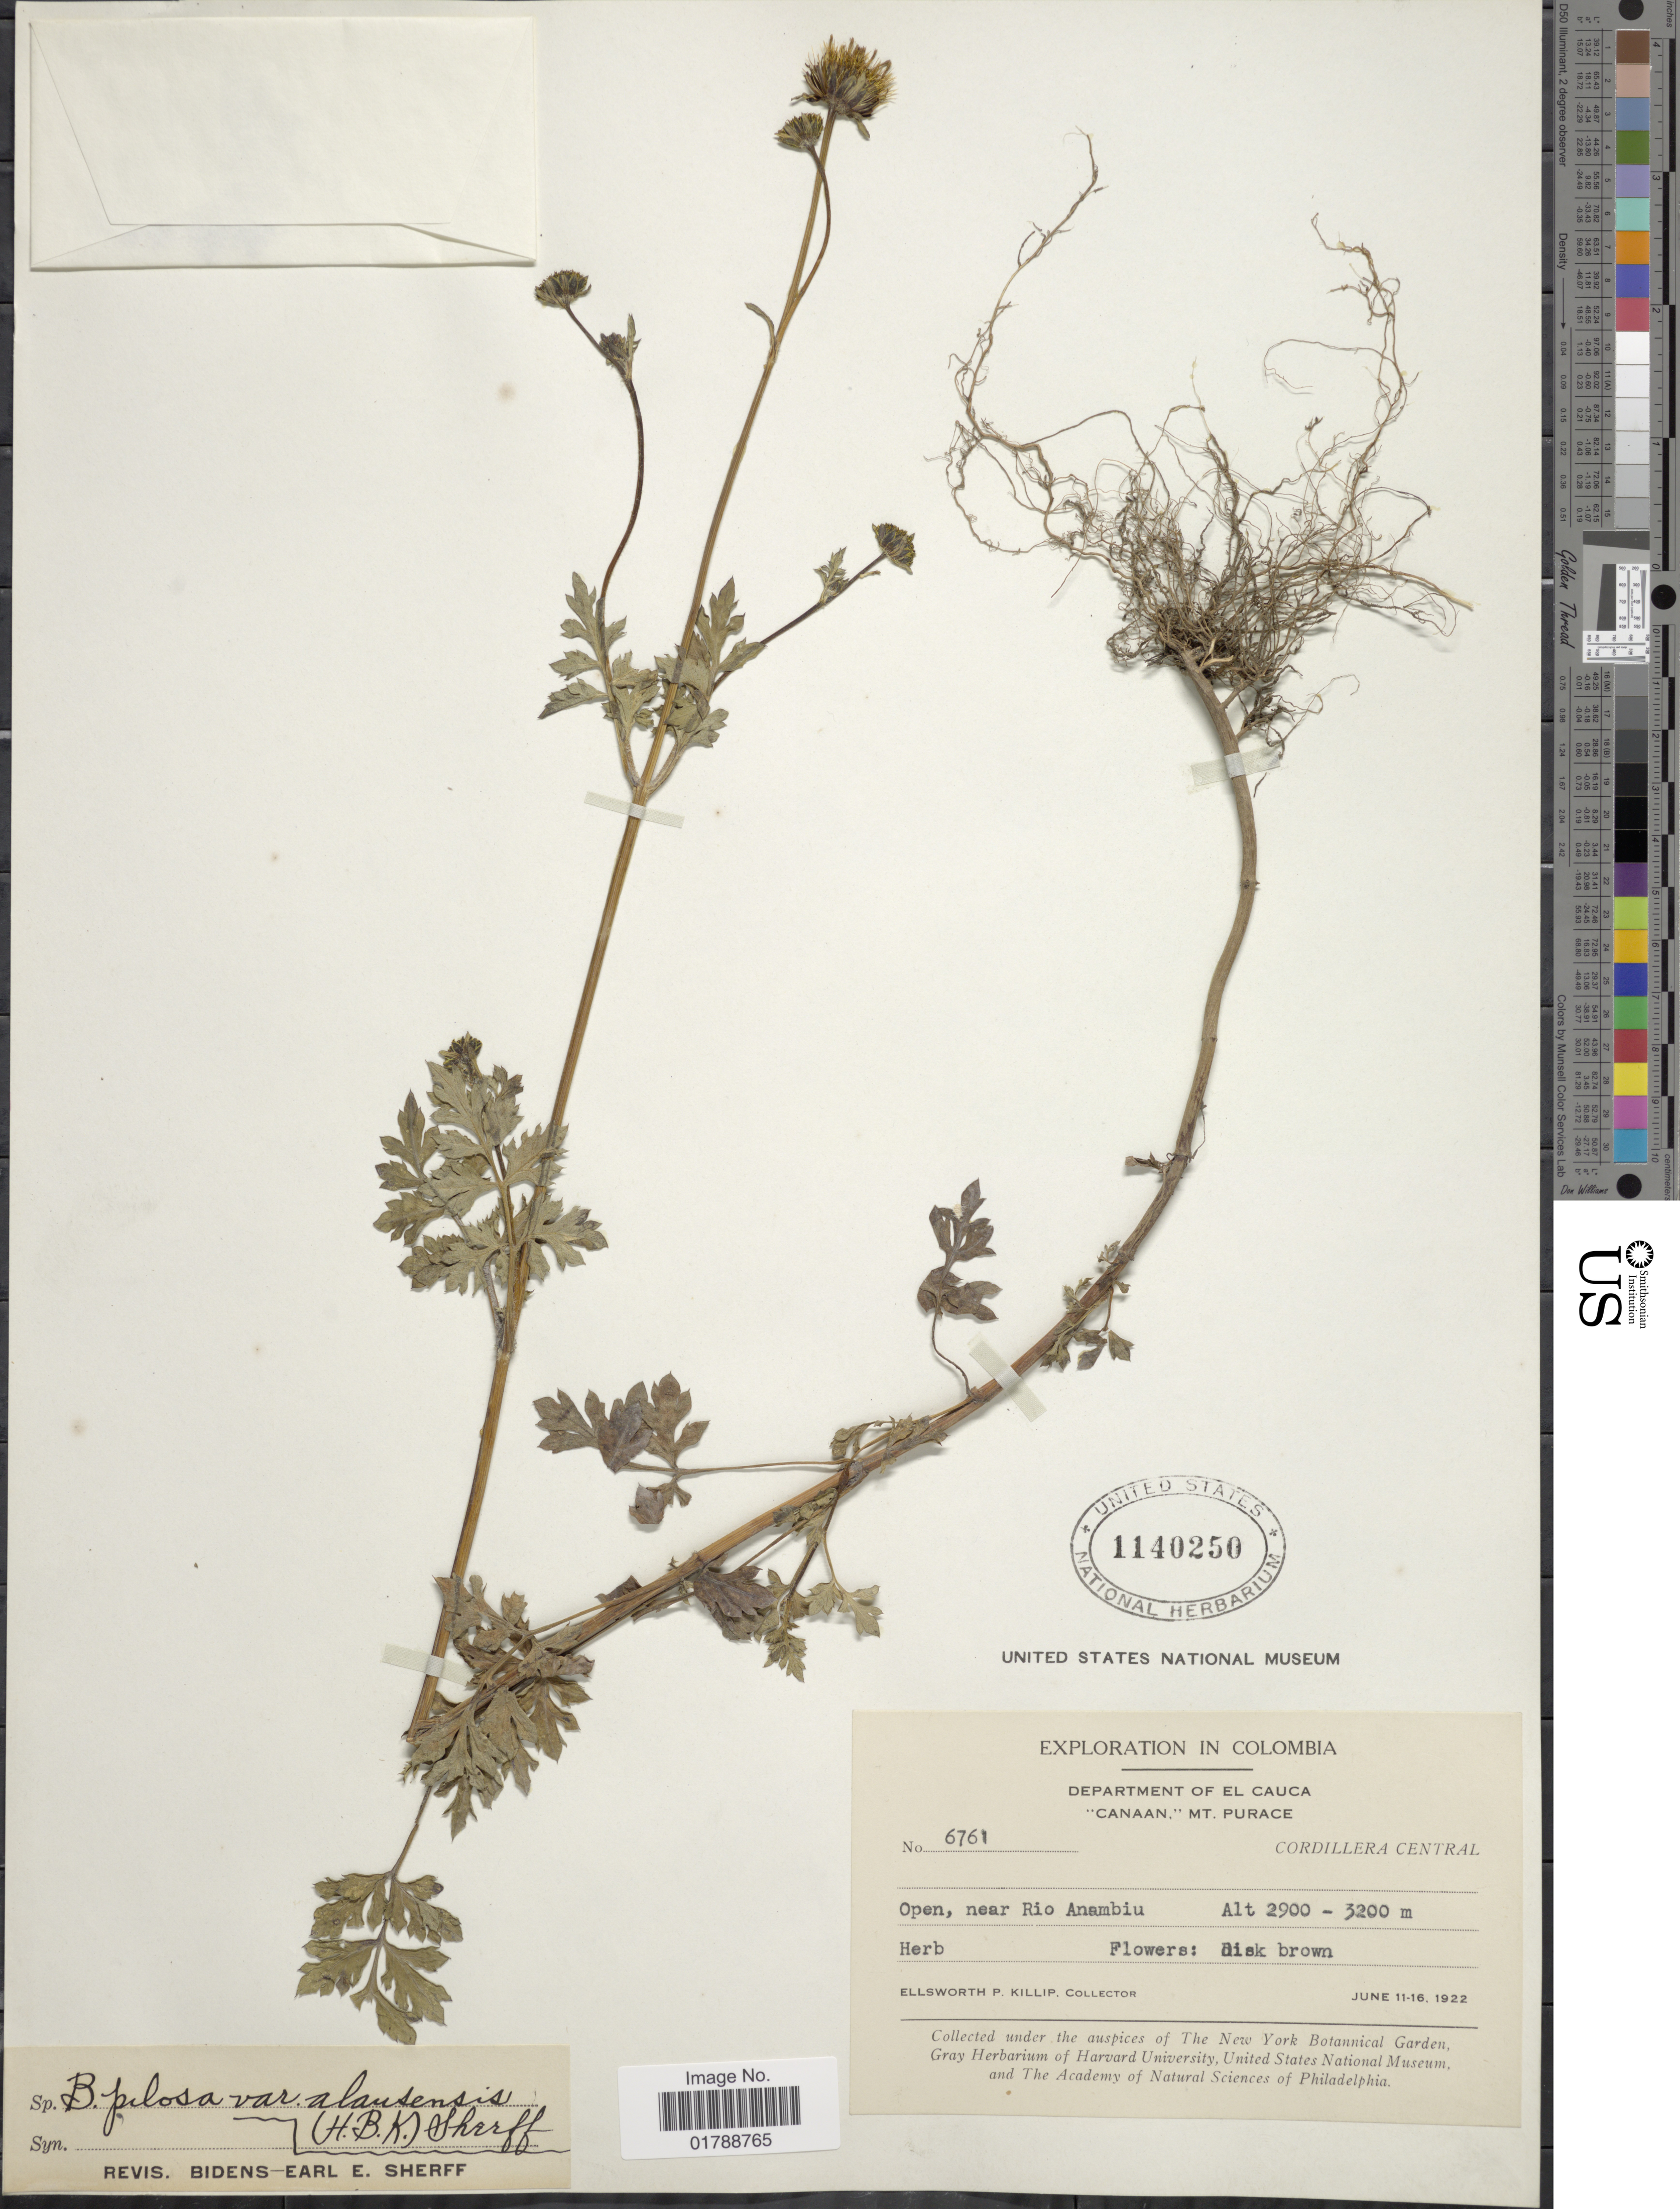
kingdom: Plantae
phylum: Tracheophyta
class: Magnoliopsida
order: Asterales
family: Asteraceae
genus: Bidens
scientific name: Bidens pilosa var. alausensis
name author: Sherff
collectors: E. P. Killip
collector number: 6761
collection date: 1922-06-11/1922-06-16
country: Colombia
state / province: Cauca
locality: Canaan,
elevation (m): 2900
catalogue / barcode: US 1140250